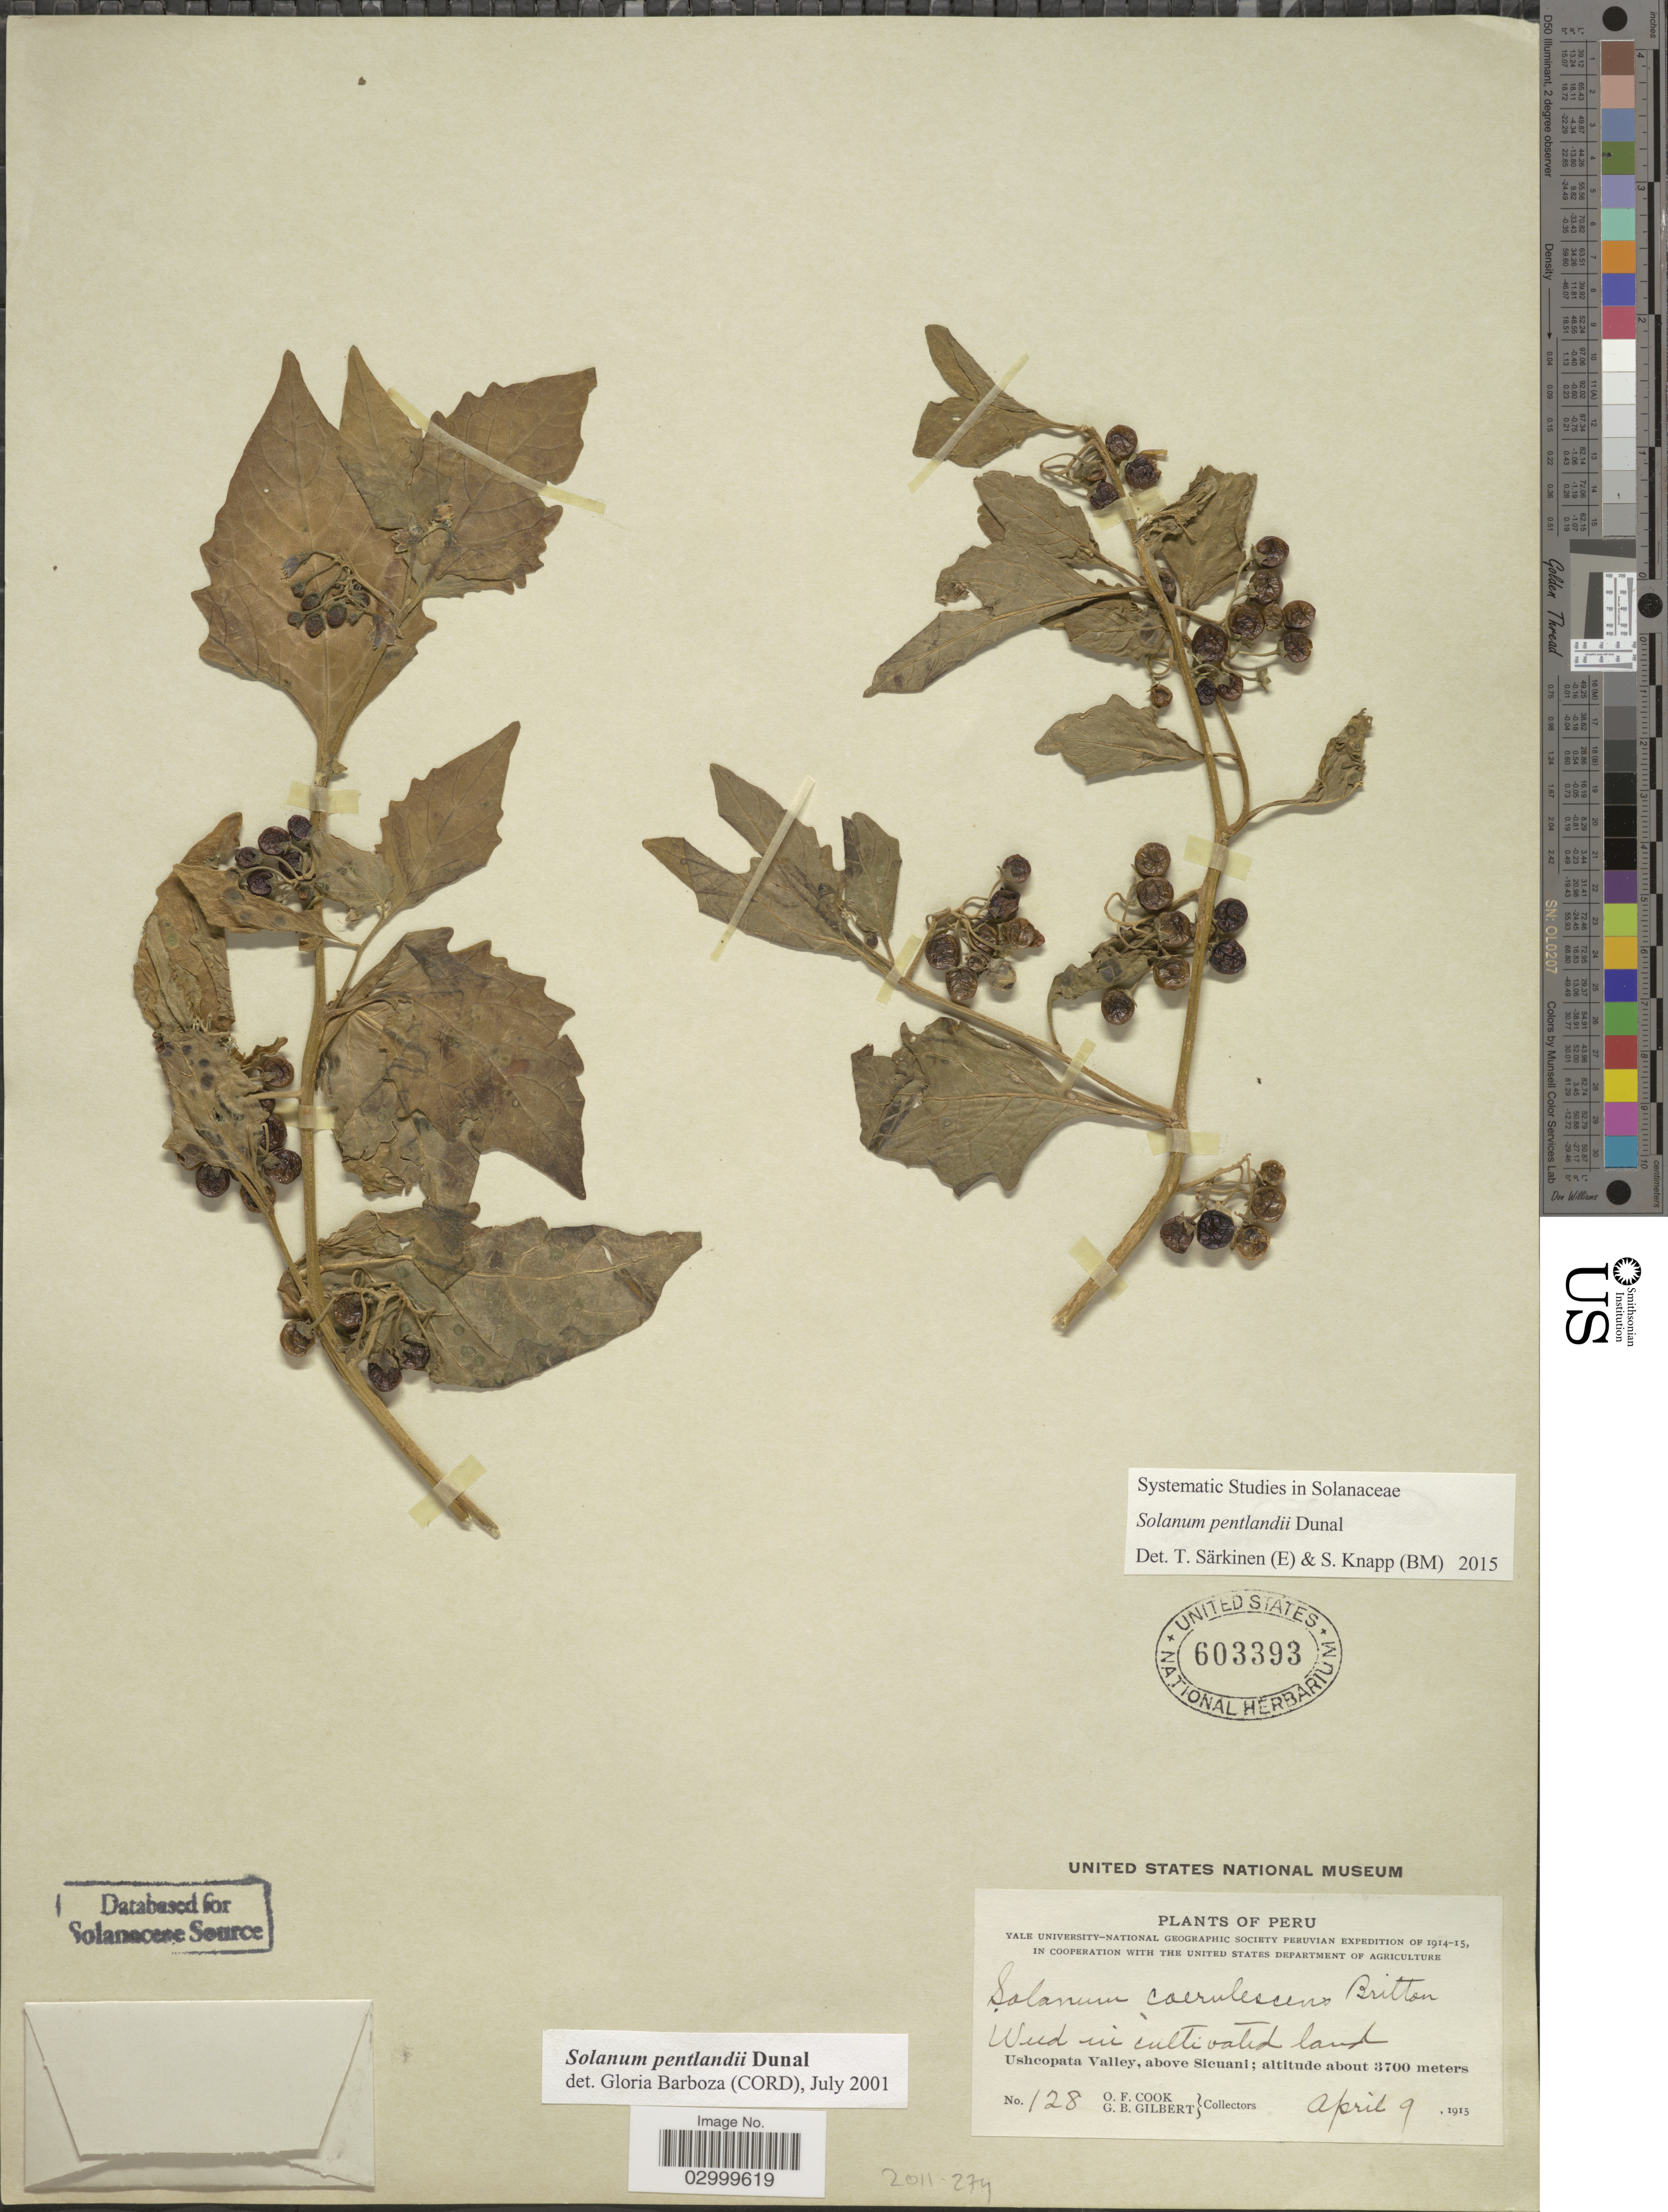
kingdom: Plantae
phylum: Tracheophyta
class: Magnoliopsida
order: Solanales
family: Solanaceae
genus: Solanum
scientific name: Solanum pentlandii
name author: Dunal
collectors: O. F. Cook & G. B. Gilbert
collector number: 128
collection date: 1915-04-09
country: Peru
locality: Ushcopata Valley, above Sicuani.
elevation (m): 3700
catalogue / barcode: US 603393